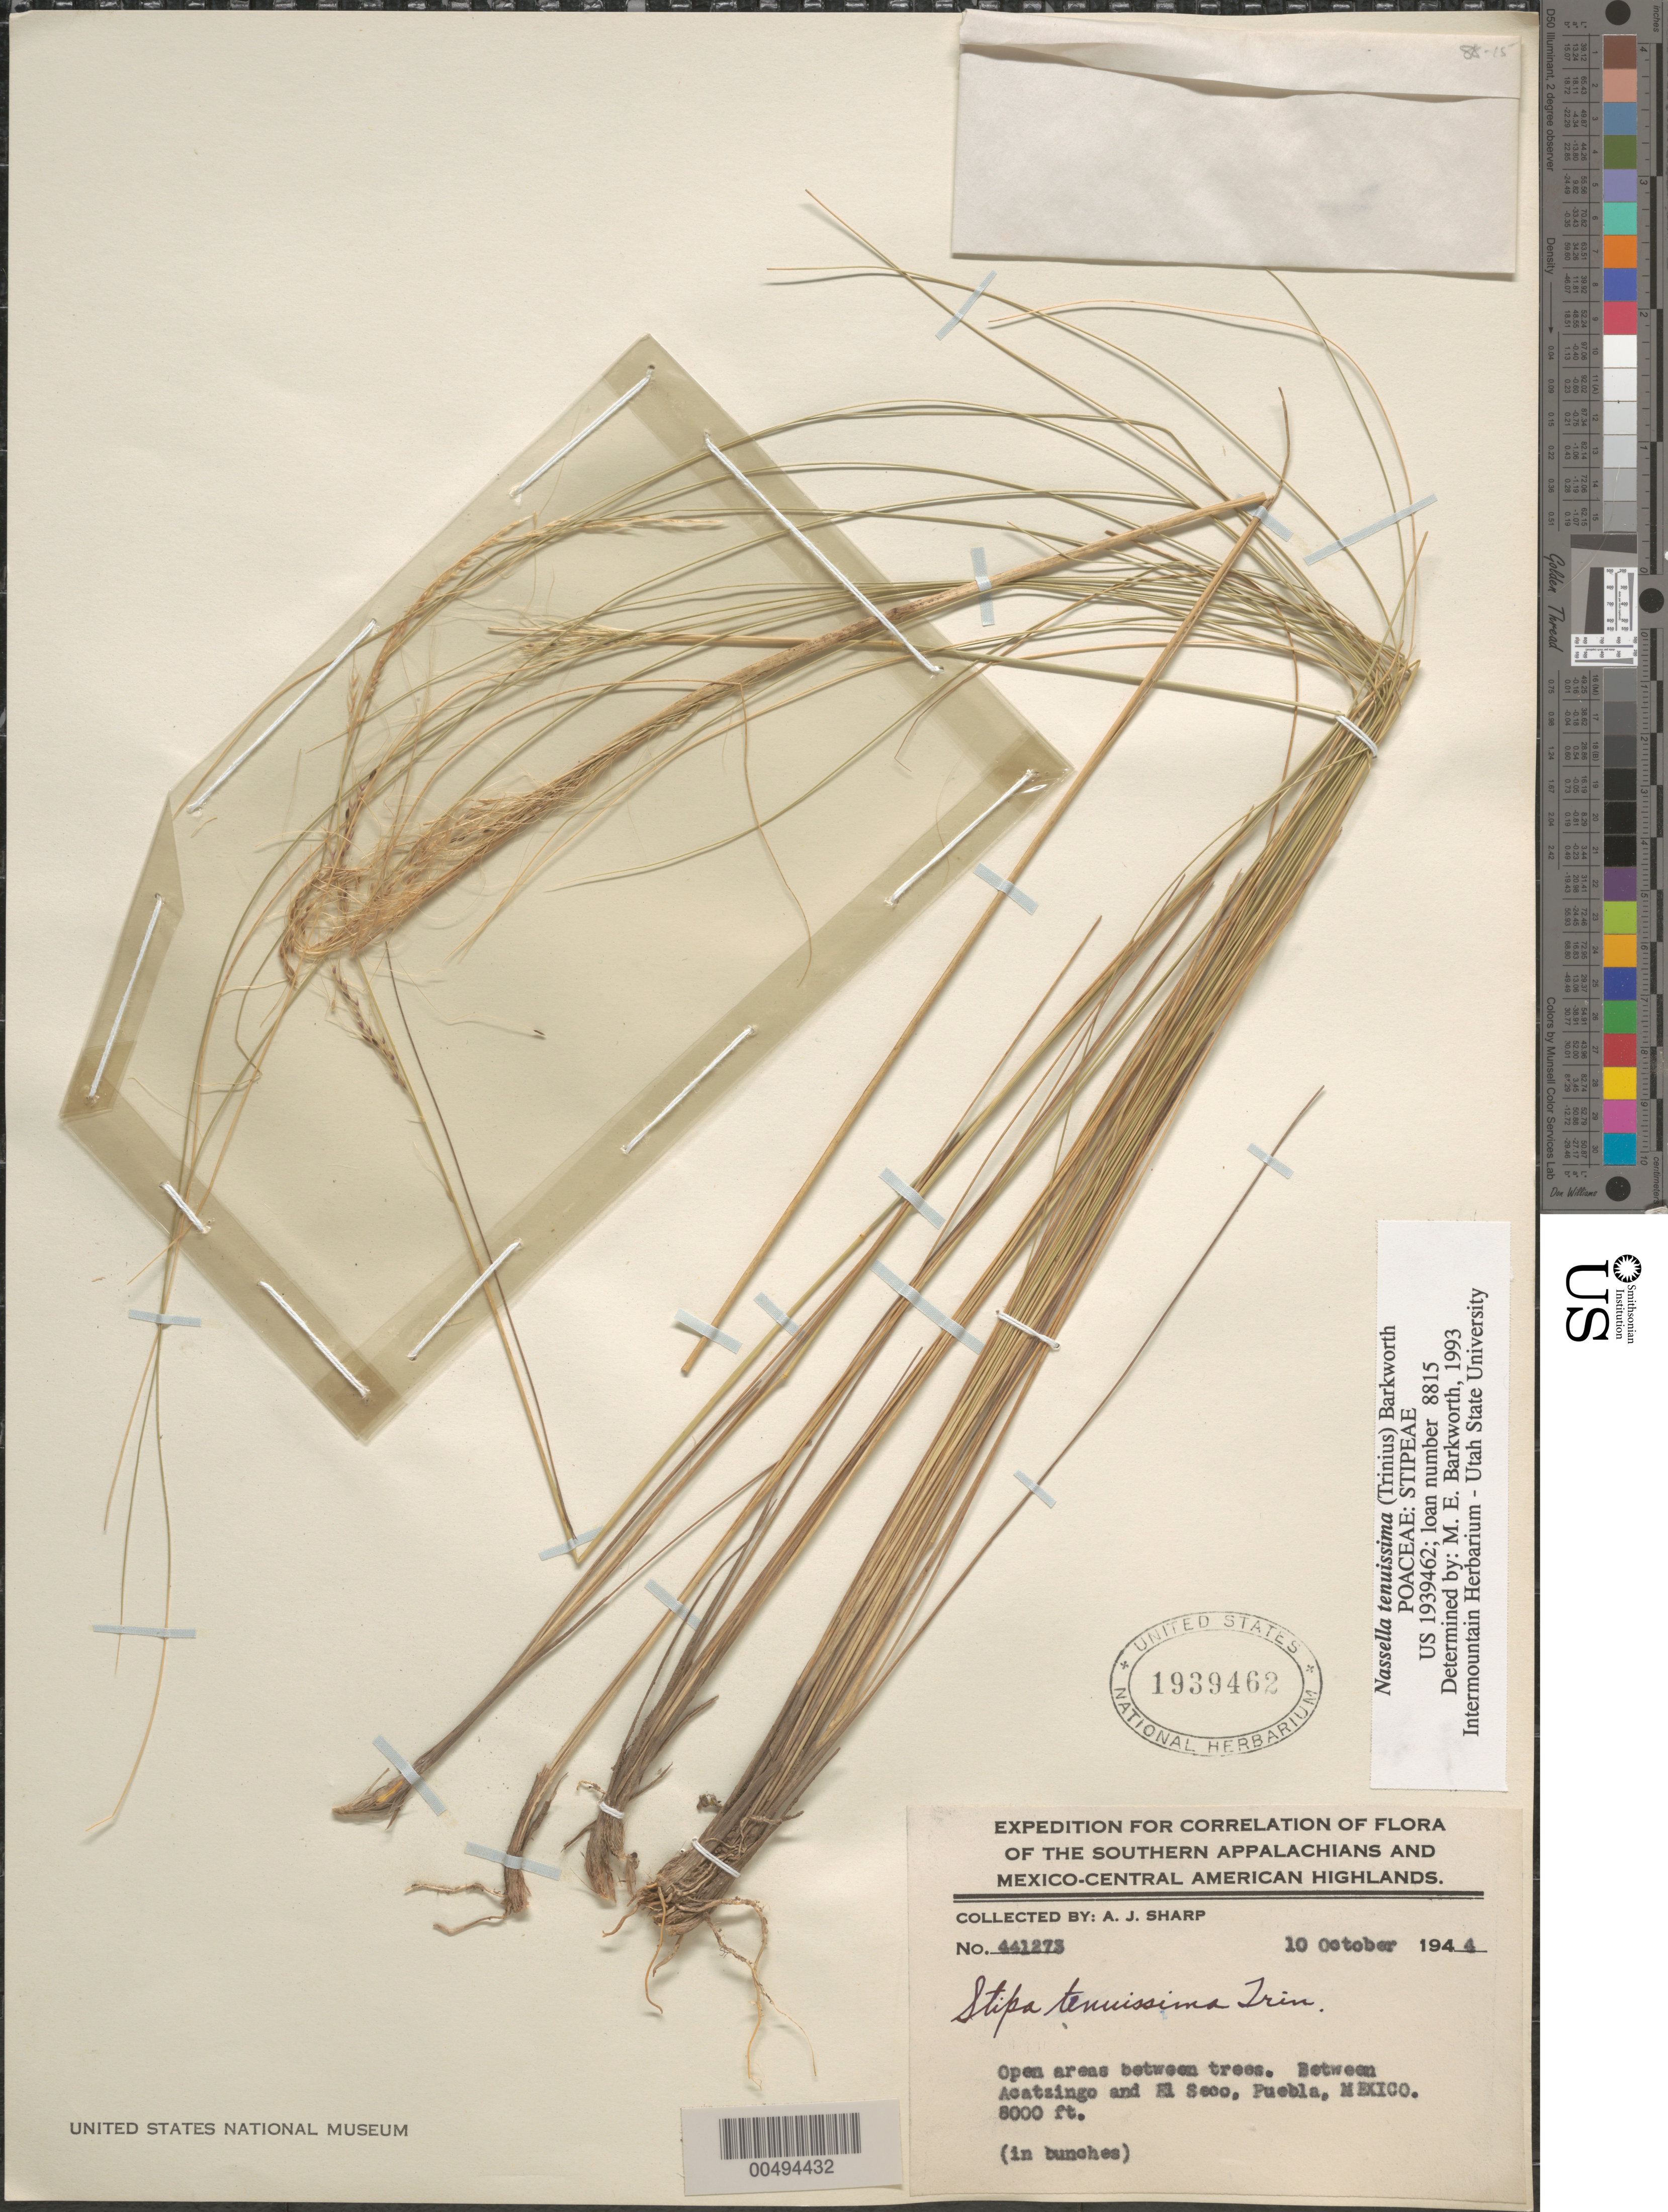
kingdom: Plantae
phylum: Tracheophyta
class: Liliopsida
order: Poales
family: Poaceae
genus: Nassella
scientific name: Nassella tenuissima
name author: (Trin.) Barkworth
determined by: Barkworth, M. E.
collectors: A. J. Sharp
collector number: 441273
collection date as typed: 10 Oct 1944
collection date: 1944-10-10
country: Mexico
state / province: Puebla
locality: Between Acatzingo & El Seco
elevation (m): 1524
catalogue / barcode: US 1939462